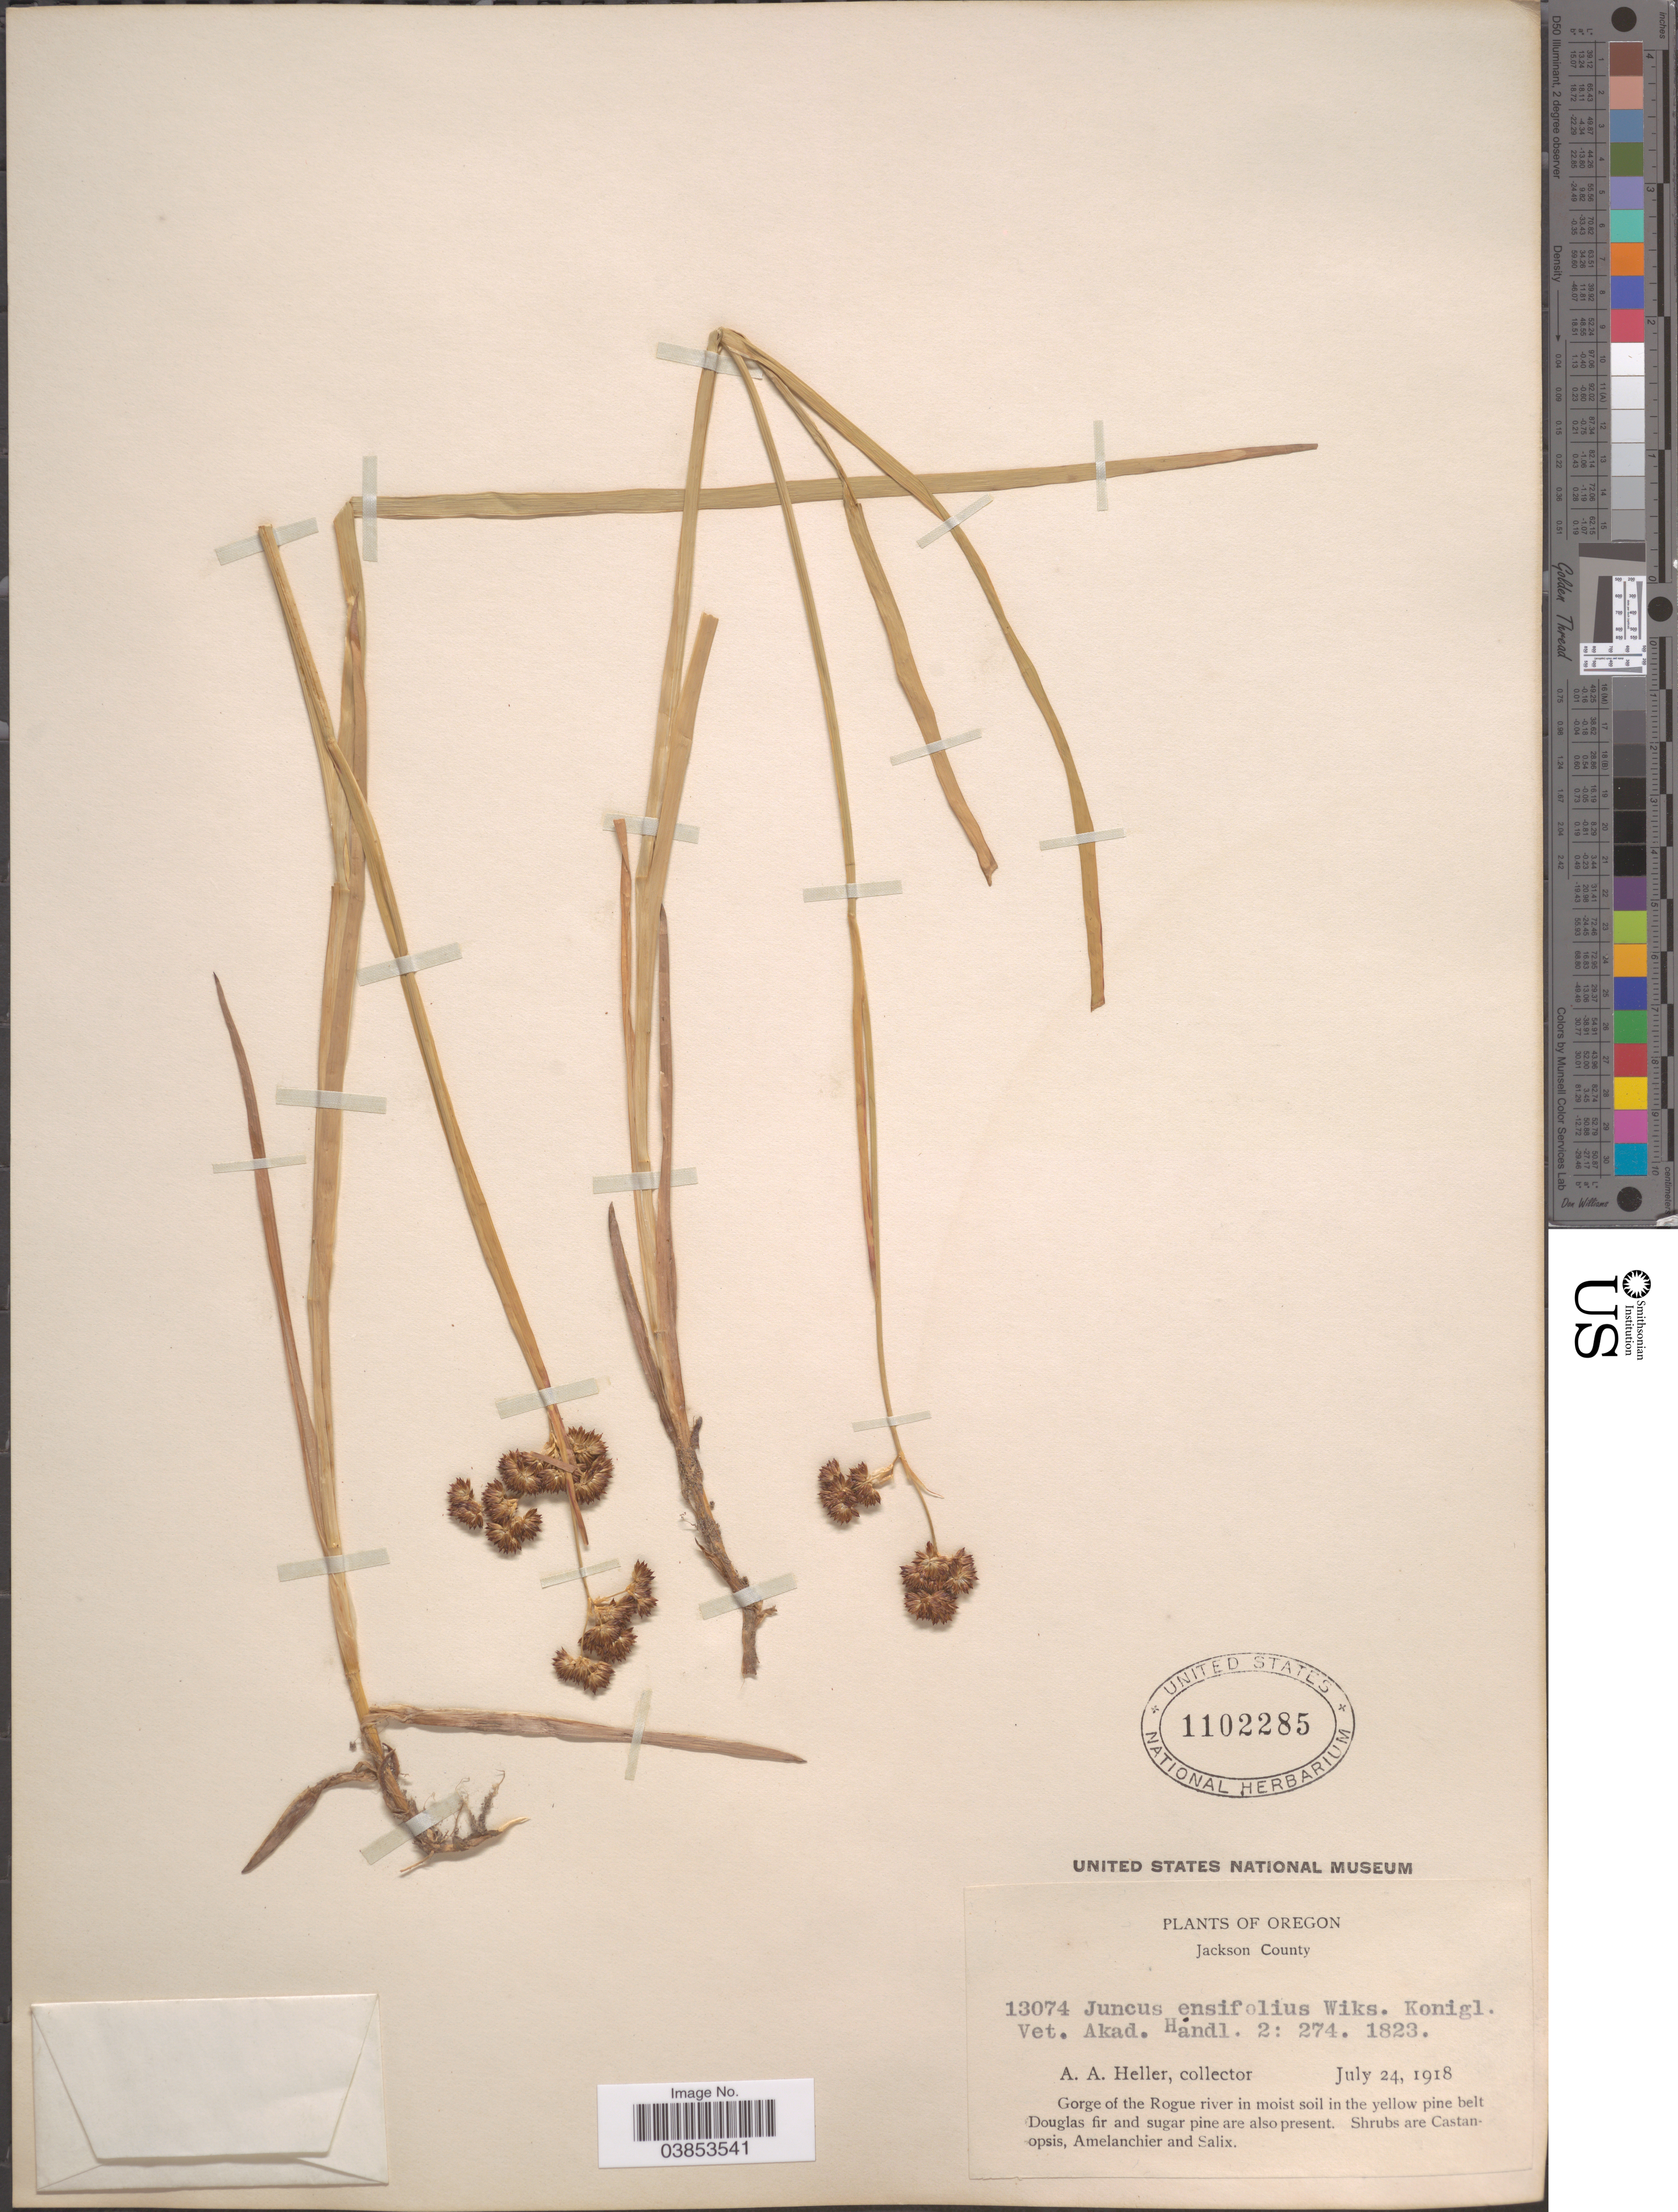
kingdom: Plantae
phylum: Tracheophyta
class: Liliopsida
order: Poales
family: Juncaceae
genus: Juncus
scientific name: Juncus ensifolius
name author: Wikstr.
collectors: A. A. Heller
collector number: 13074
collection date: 1918-07-24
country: United States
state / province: Oregon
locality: Jackson County. Gorge of the Rogue river.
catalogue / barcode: US 1102285